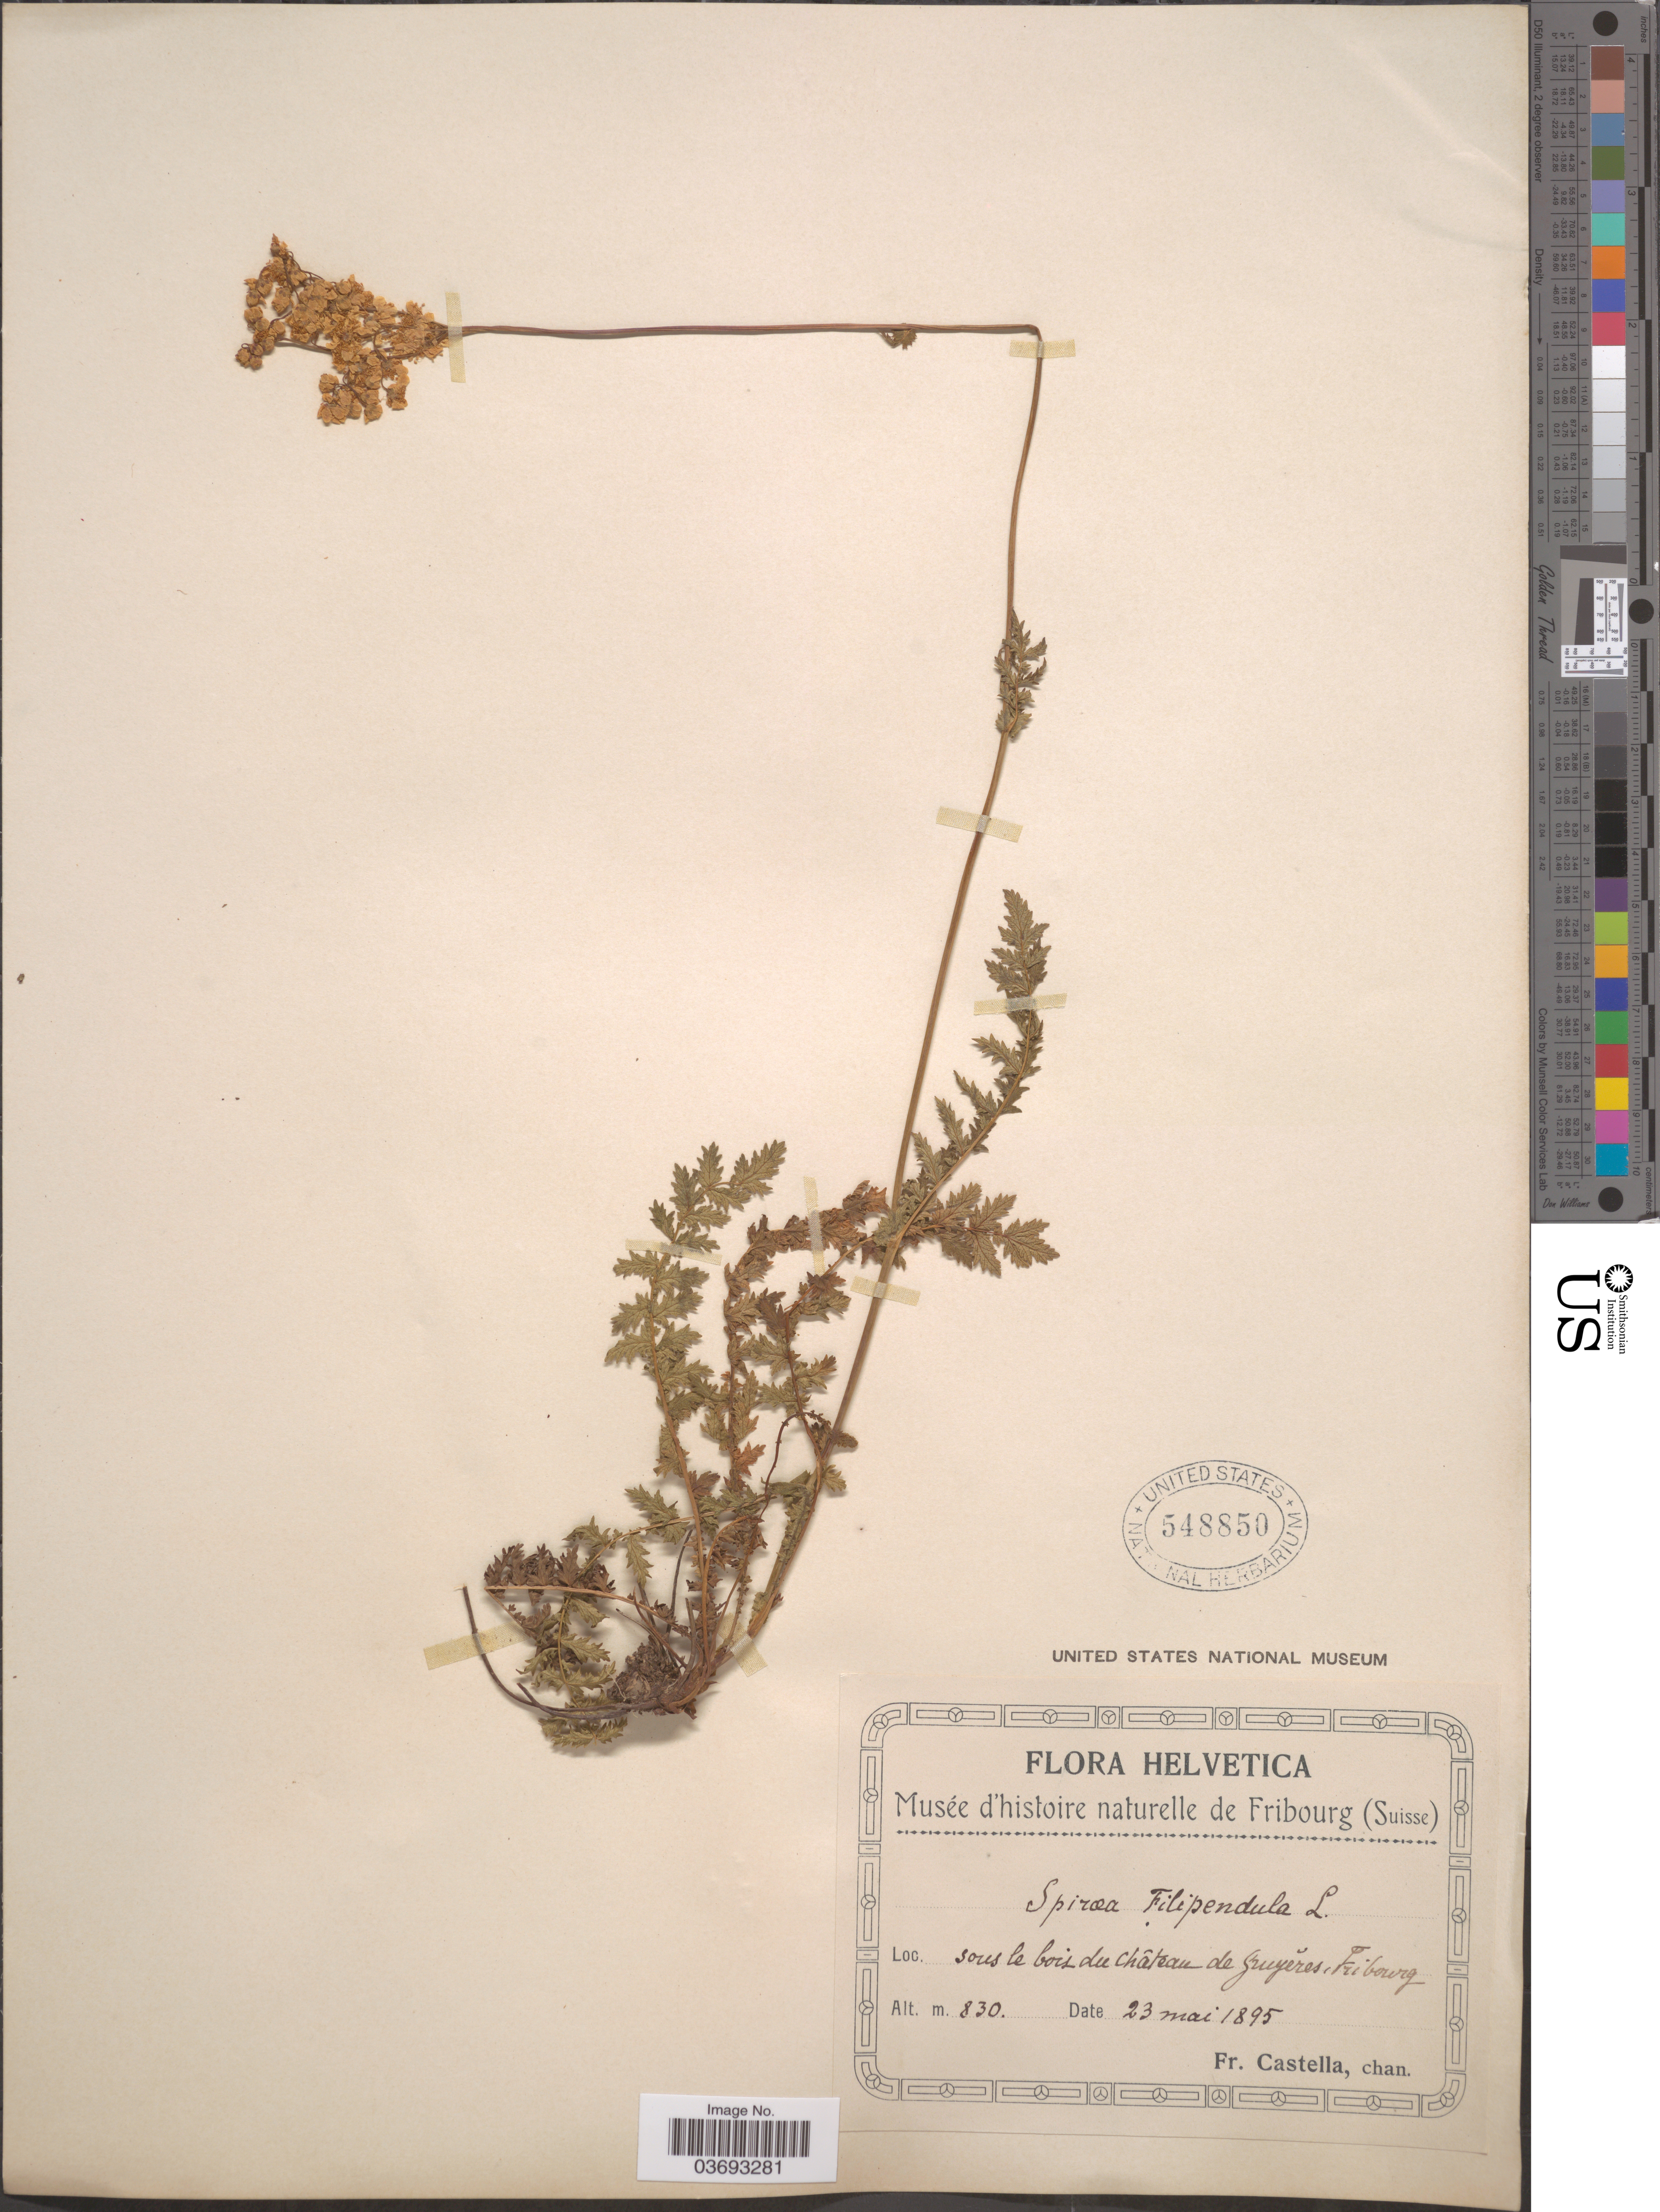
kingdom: Plantae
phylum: Tracheophyta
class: Magnoliopsida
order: Rosales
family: Rosaceae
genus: Spiraea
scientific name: Spiraea filipendula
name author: L.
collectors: Fr. Castella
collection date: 1895-05-23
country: Switzerland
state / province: Fribourg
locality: Helvetica. Sous le bois du Château de Gruyĕres.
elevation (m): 830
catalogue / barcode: US 548850